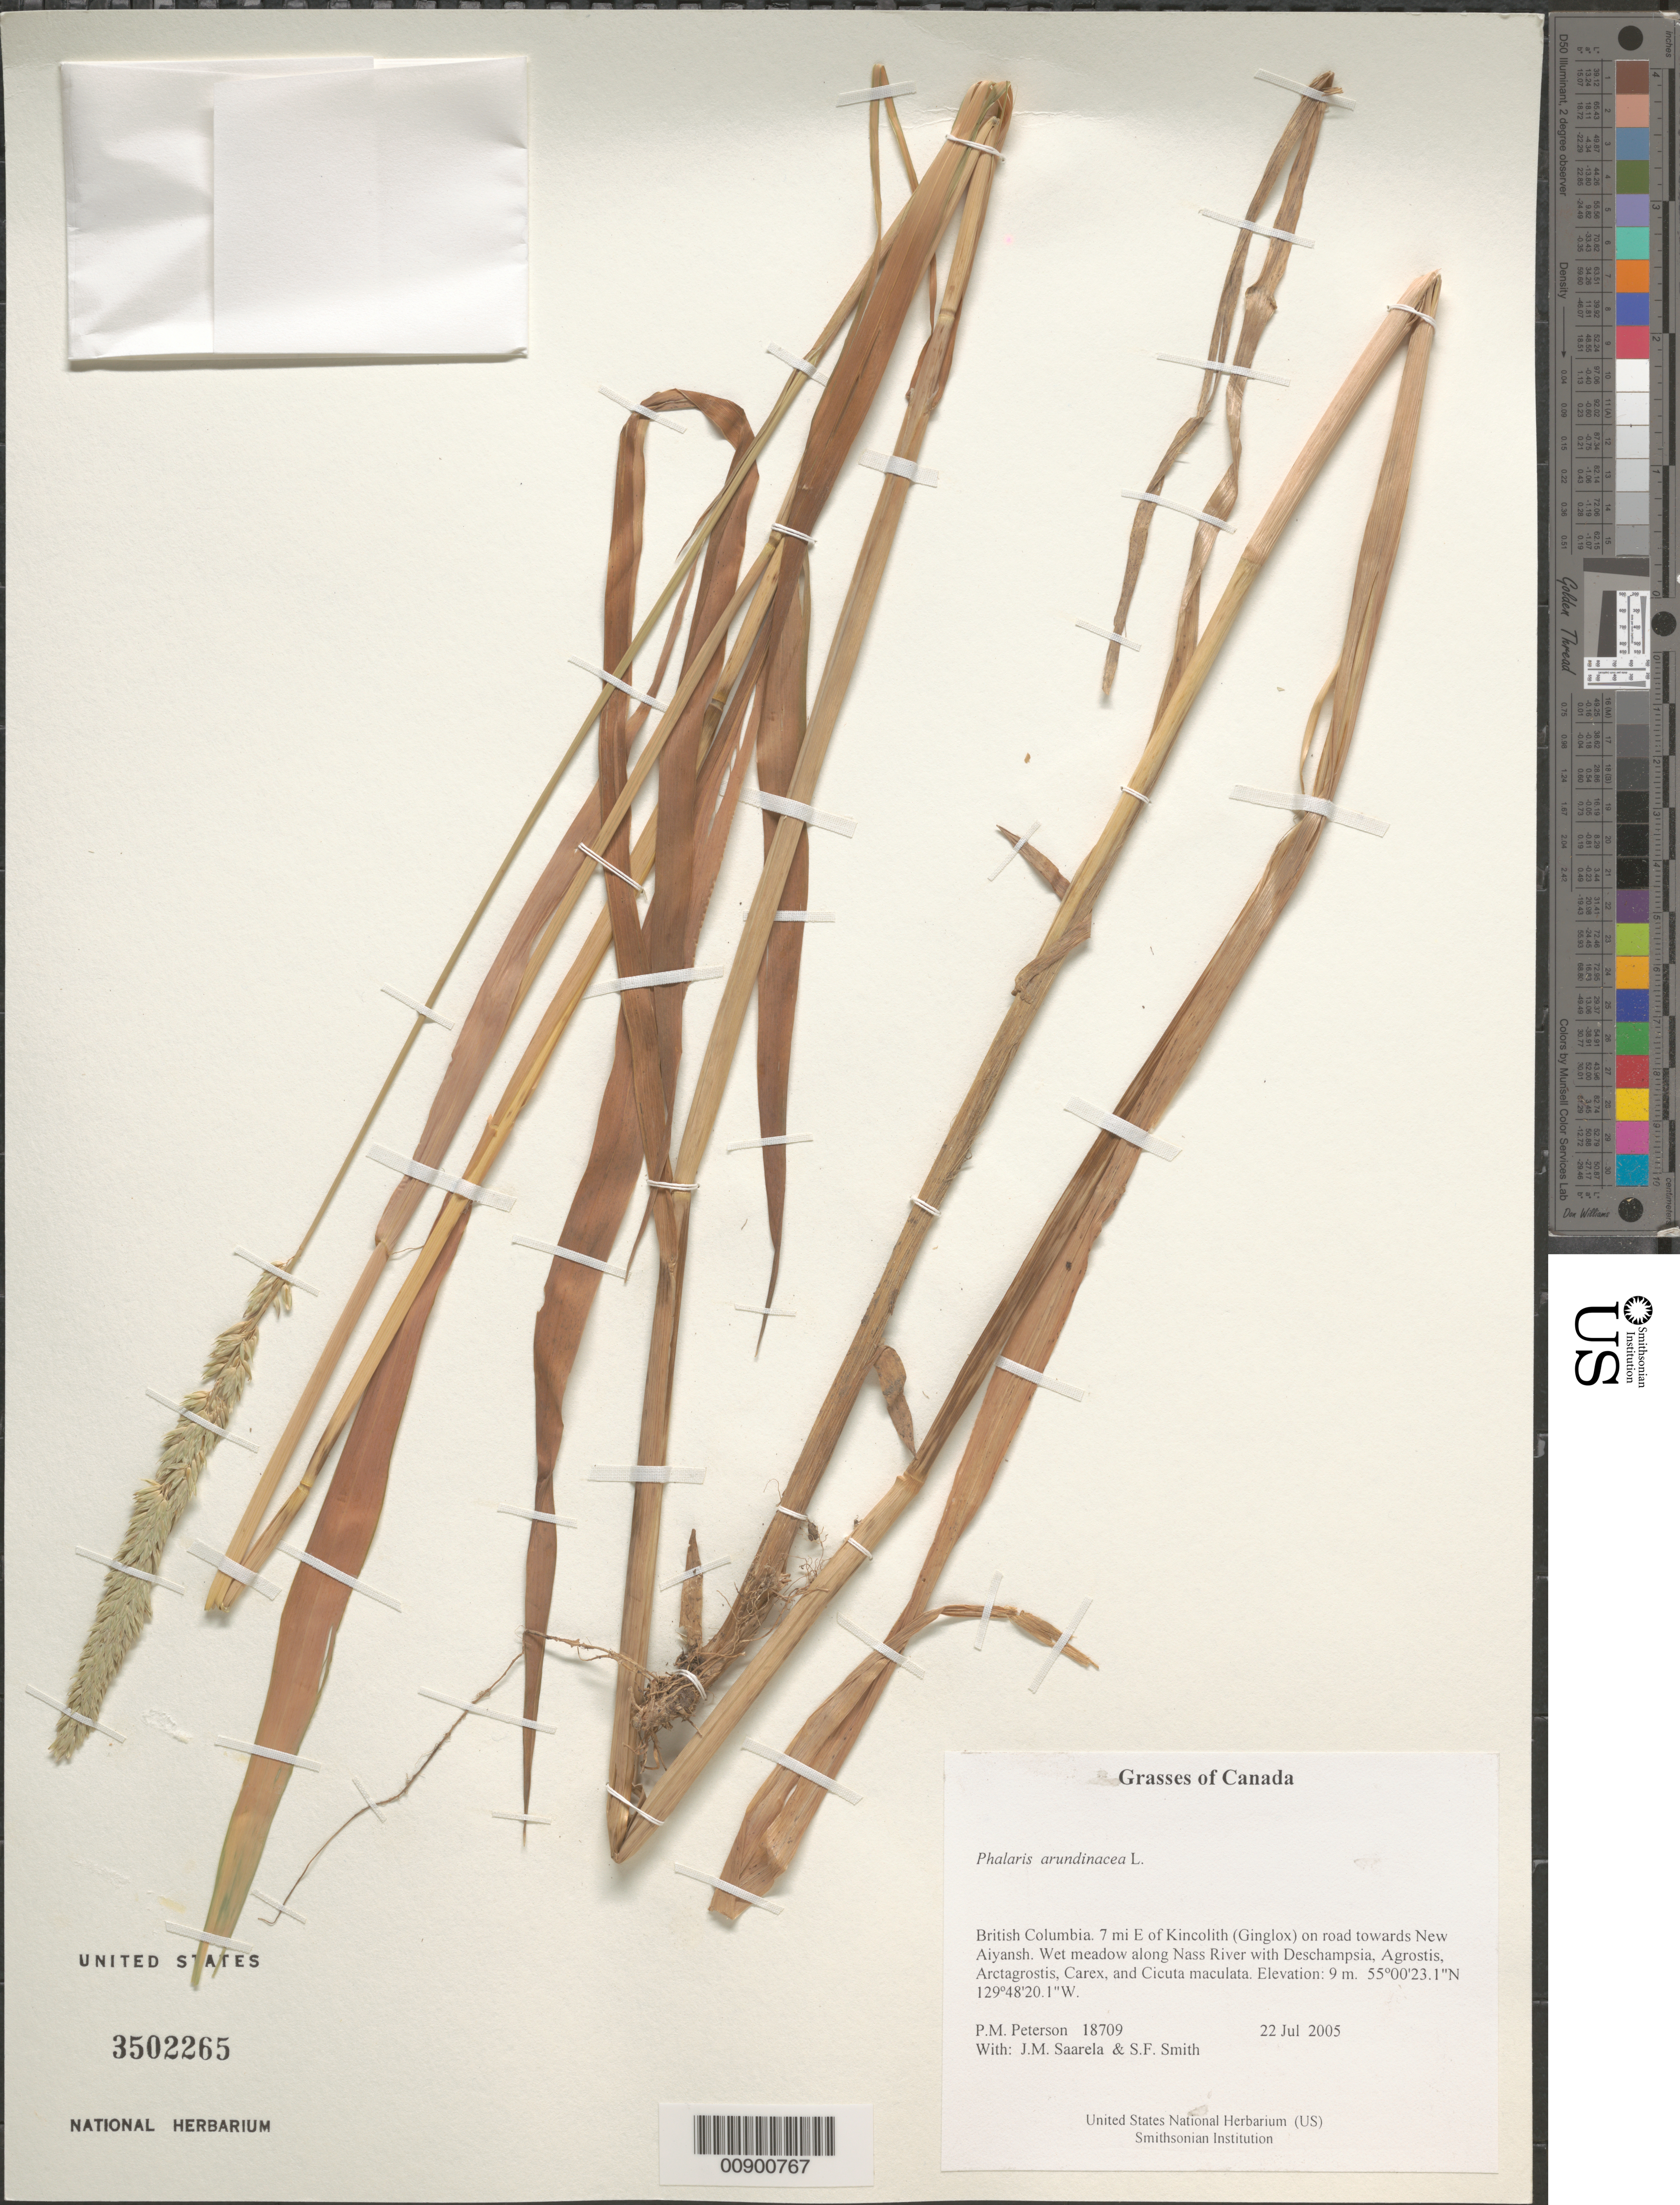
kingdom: Plantae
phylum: Tracheophyta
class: Liliopsida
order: Poales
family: Poaceae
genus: Phalaris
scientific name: Phalaris arundinacea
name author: L.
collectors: P. M. Peterson, J. Saarela & S.F. Smith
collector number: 18709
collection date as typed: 22 Jul 2004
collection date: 2004-07-22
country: Canada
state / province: British Columbia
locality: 7 mi E of Kincolith (Ginglox) on road towards New Aiyansh. Wet meadow along Nass River with Deschampsia, Agrostis, Arctagrostis, Carex, and Cicuta maculata.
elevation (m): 9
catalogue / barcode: US 3502265